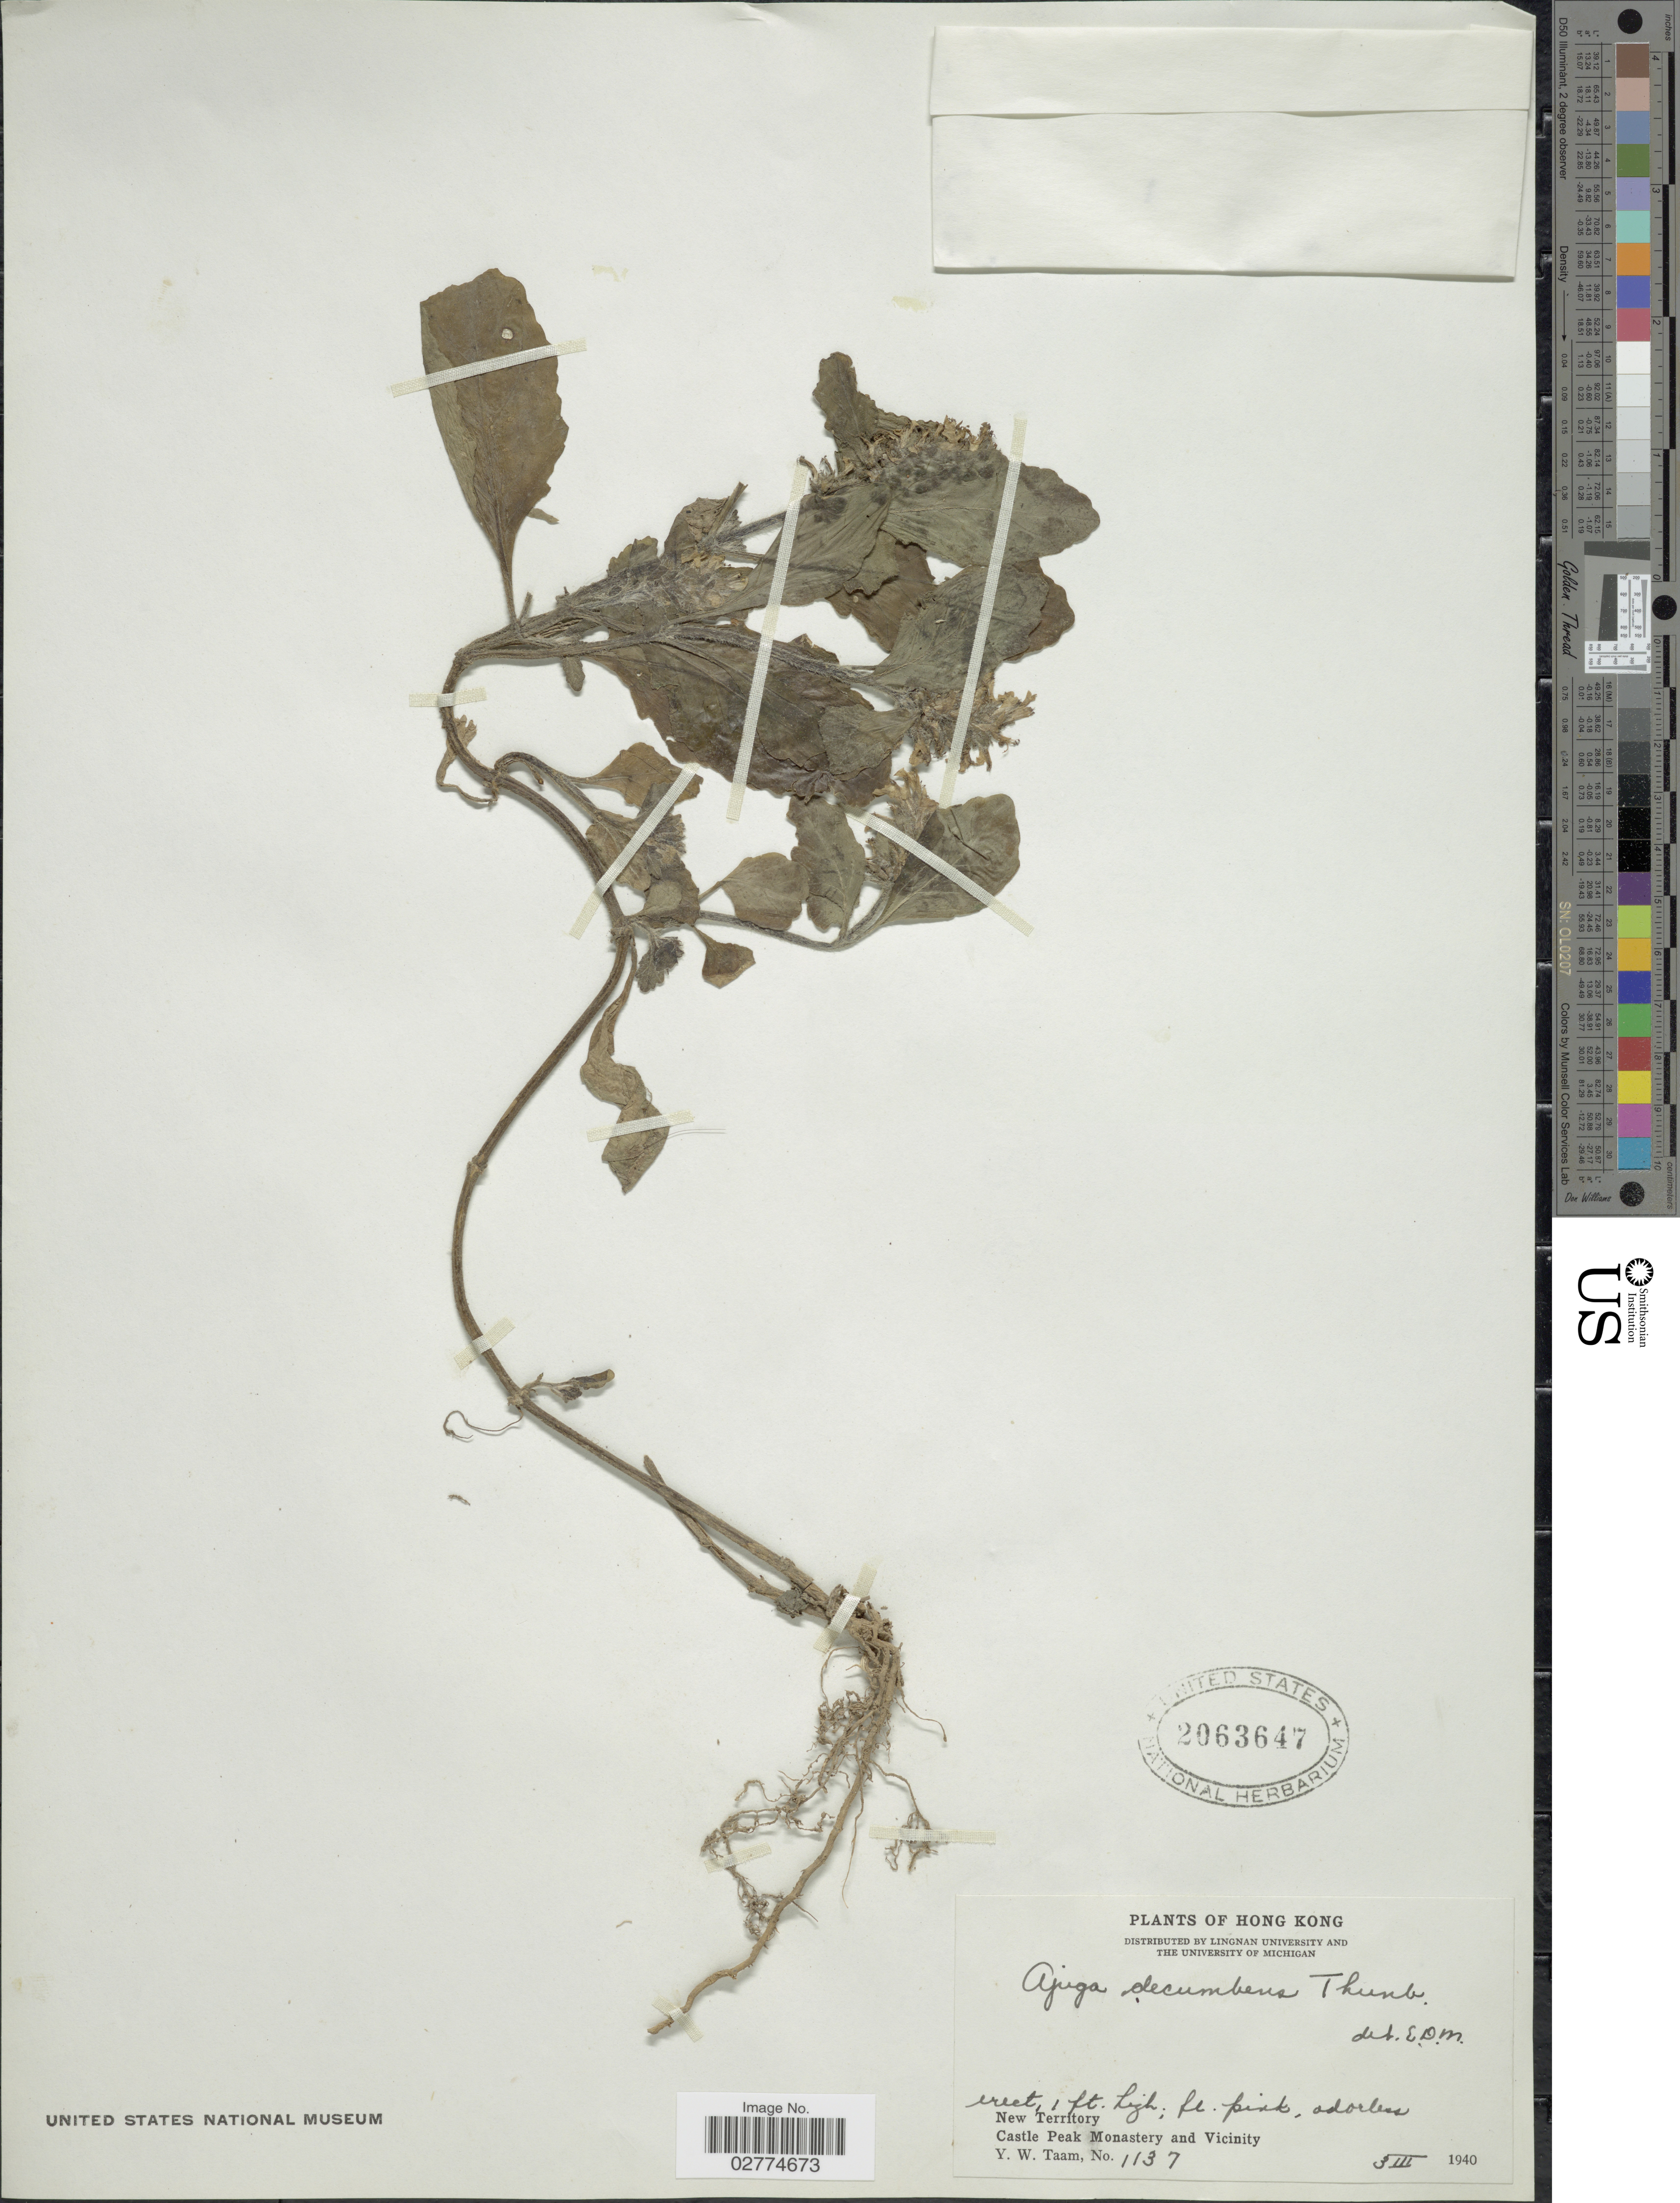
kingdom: Plantae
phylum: Tracheophyta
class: Magnoliopsida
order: Lamiales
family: Lamiaceae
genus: Ajuga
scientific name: Ajuga decumbens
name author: Thunb.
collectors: Y. W. Taam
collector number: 1137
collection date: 1940-03-03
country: China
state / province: Hong Kong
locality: New Territory, Castle Peak Monastery and Vicinity.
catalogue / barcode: US 2063647